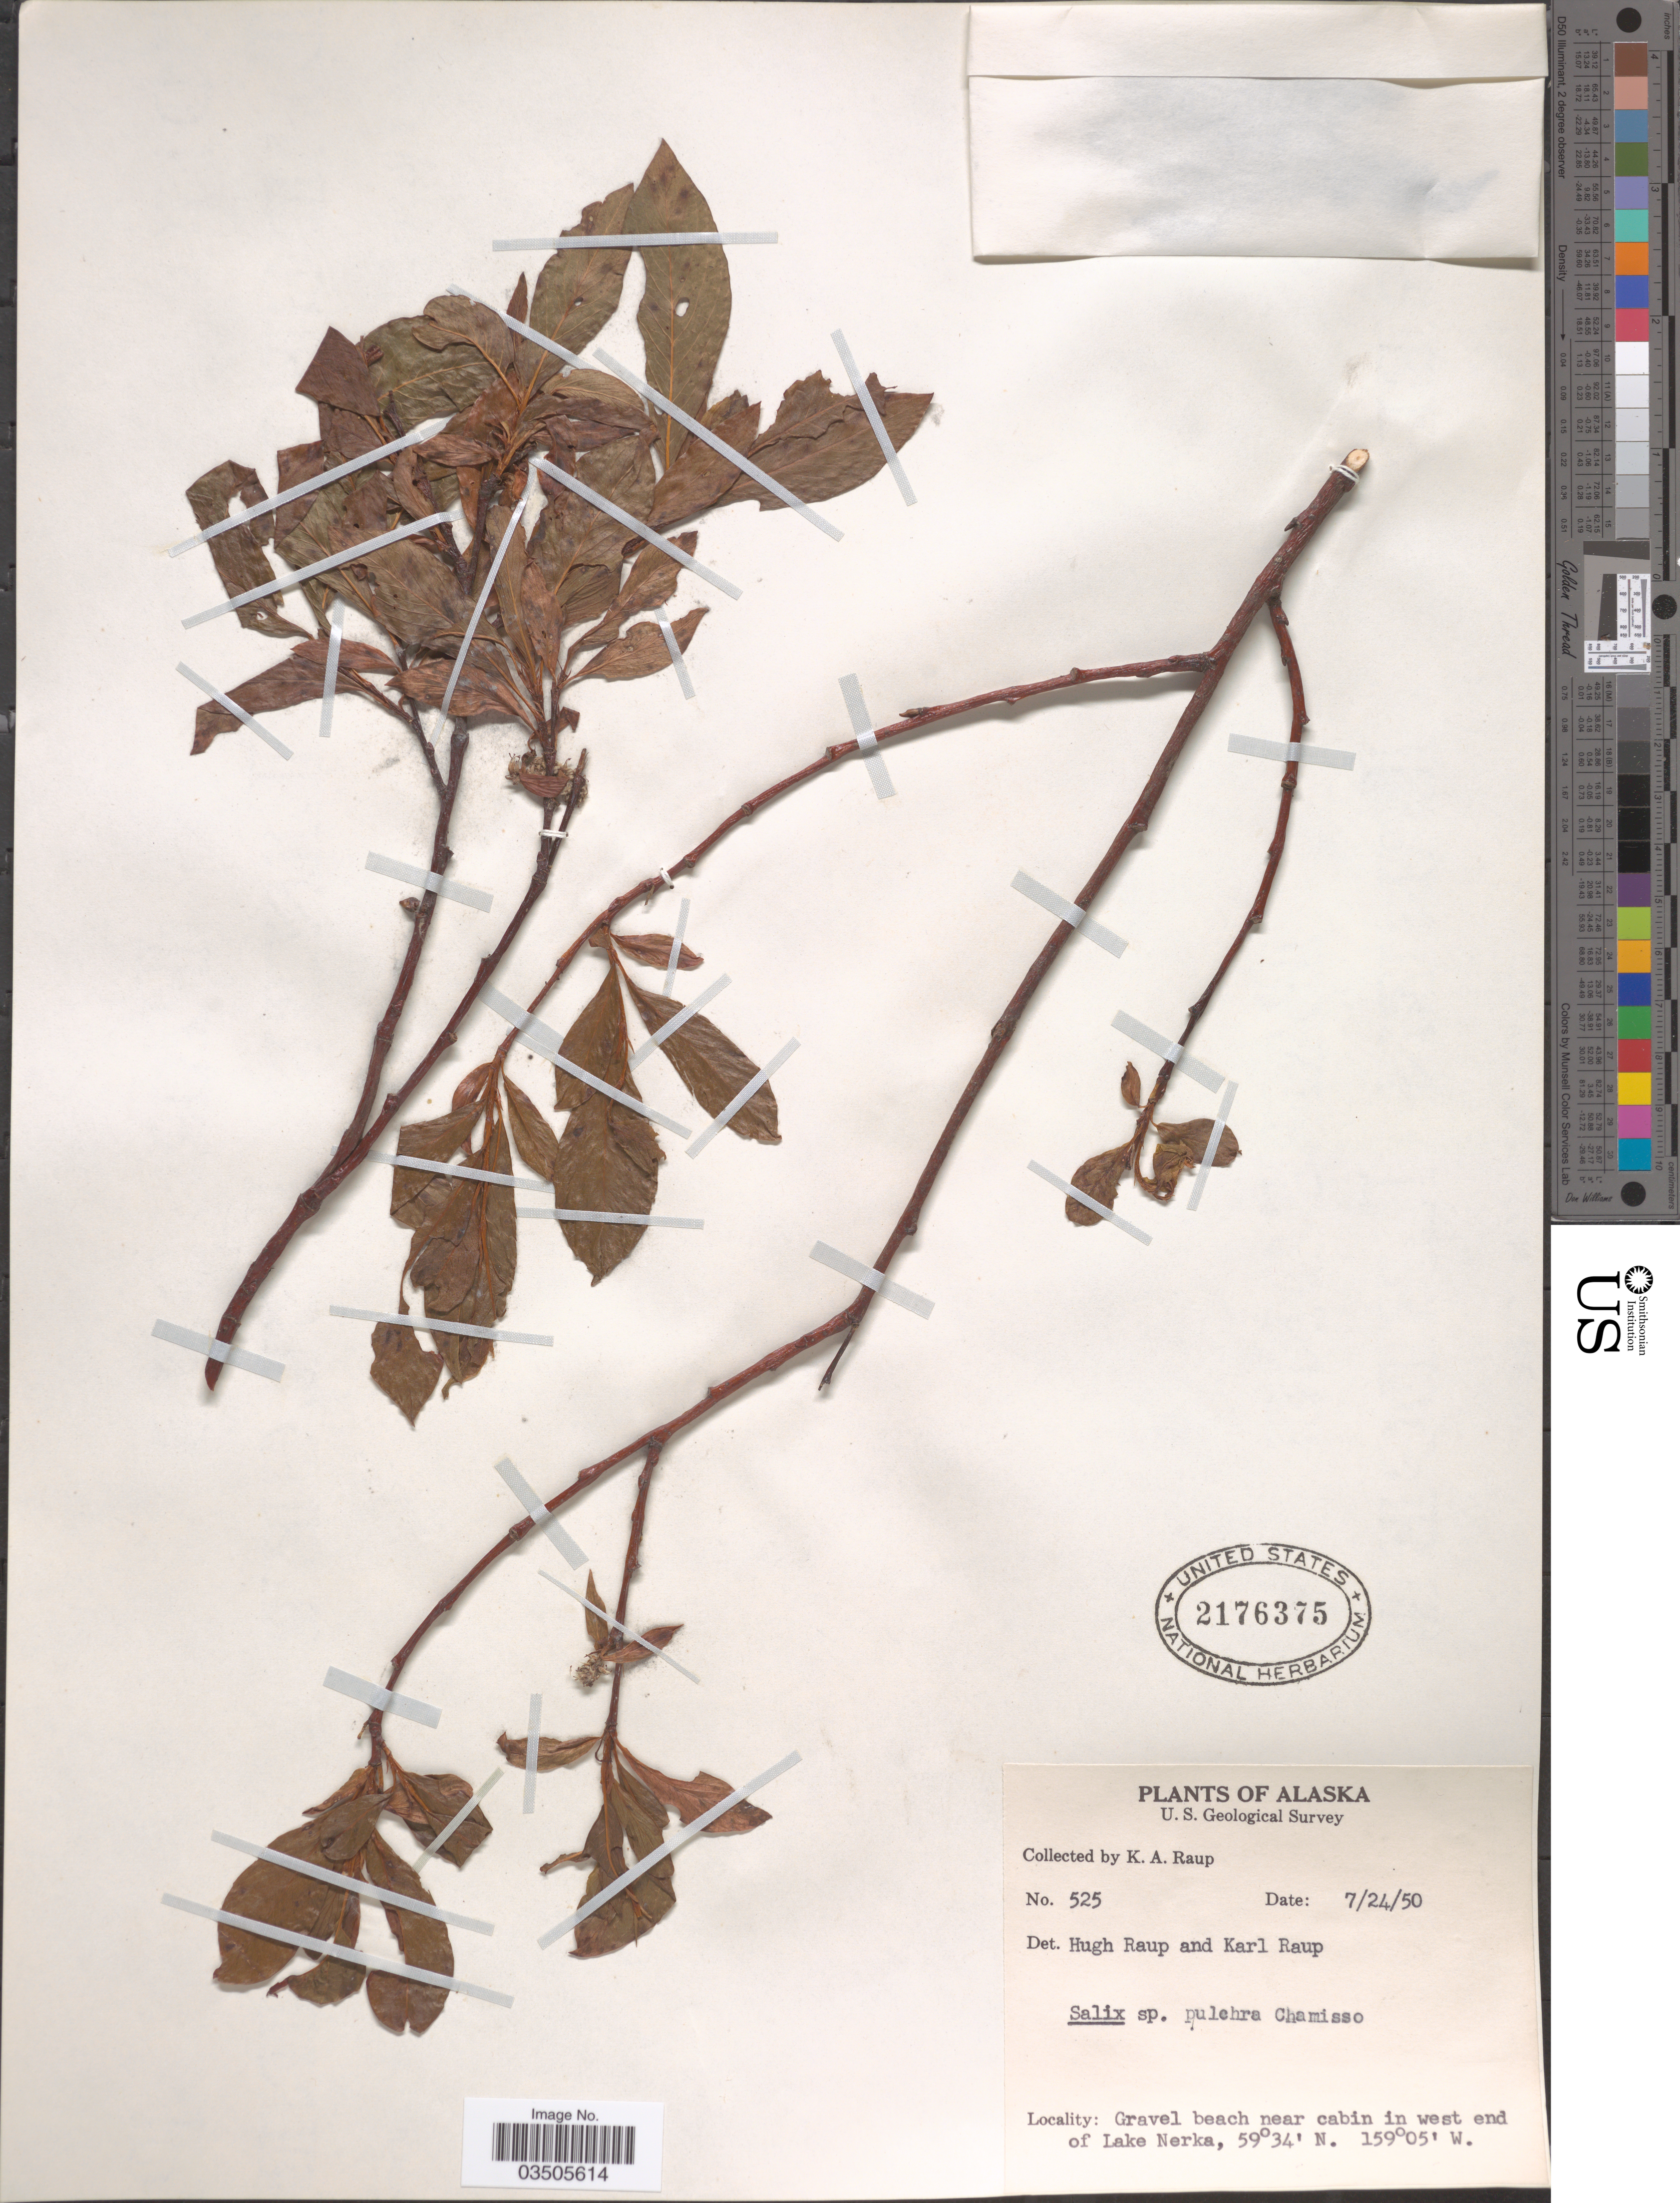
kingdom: Plantae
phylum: Tracheophyta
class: Magnoliopsida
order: Malpighiales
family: Salicaceae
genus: Salix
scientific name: Salix pulchra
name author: Cham.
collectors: K. Raup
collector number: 525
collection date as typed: Transcribed d/m/y: 24/7/50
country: United States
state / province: Alaska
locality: Gravel beach near cabin in west end of Lake Nerka.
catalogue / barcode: US 2176375